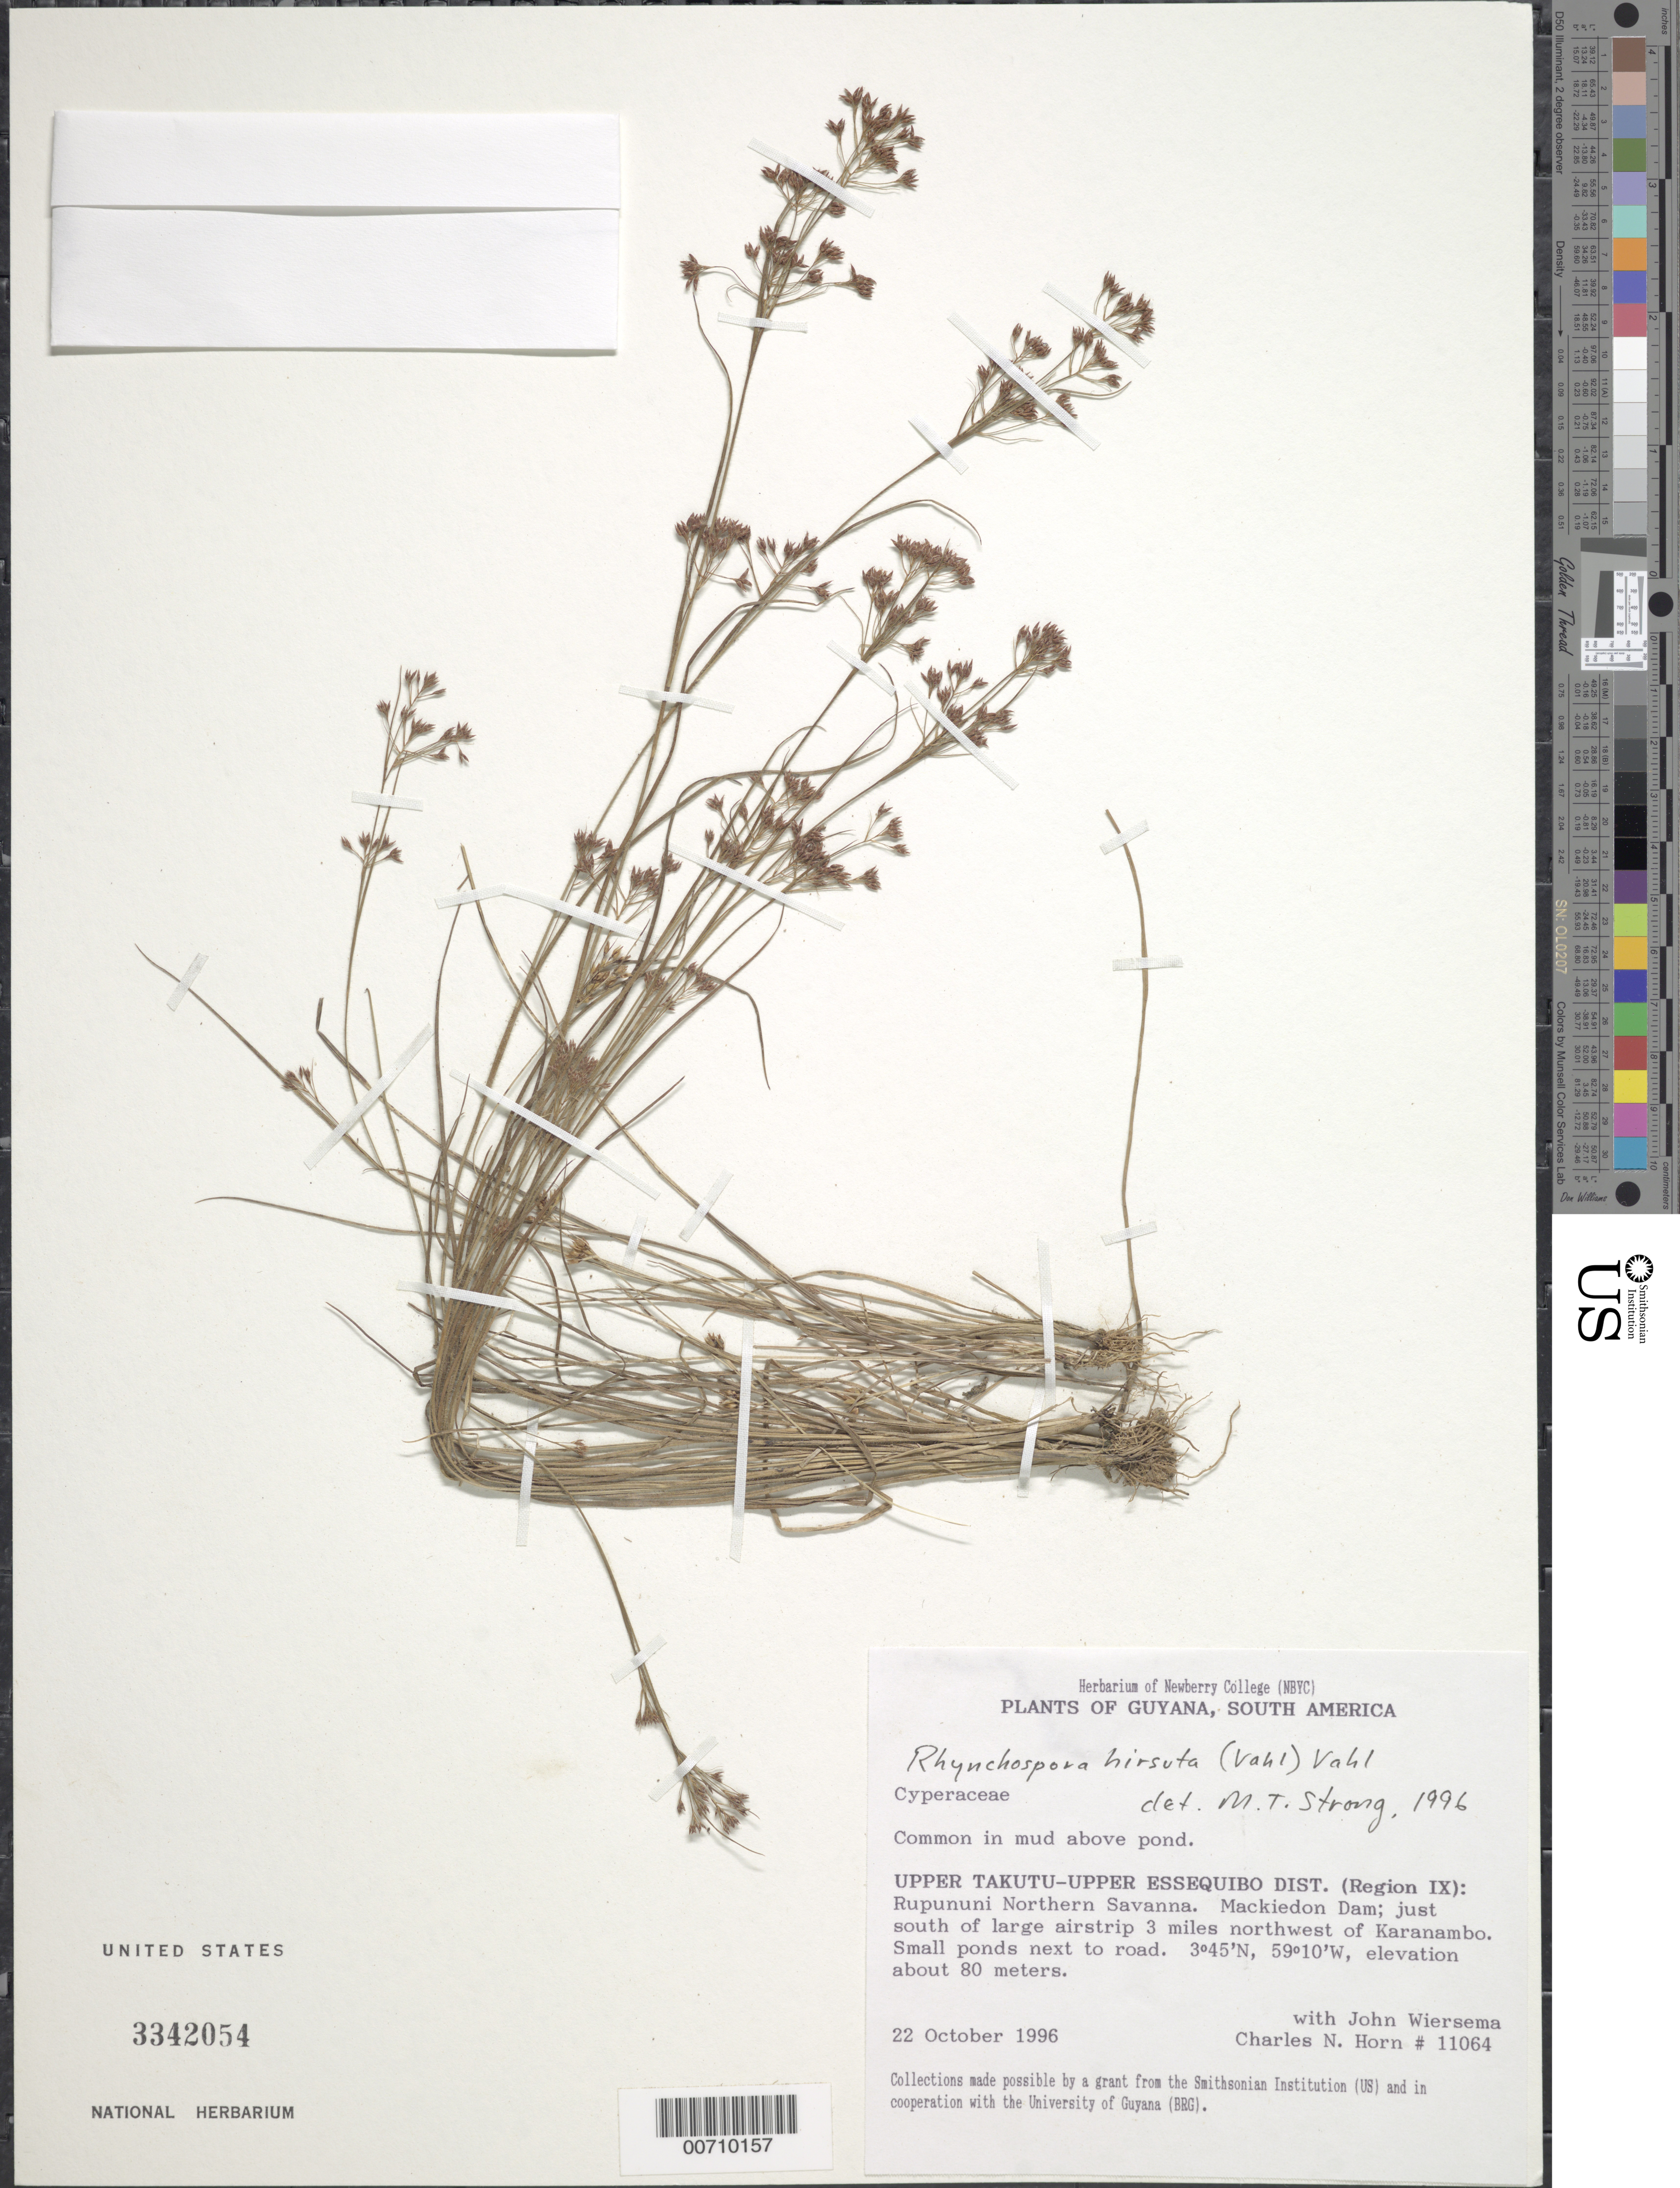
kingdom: Plantae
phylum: Tracheophyta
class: Liliopsida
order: Poales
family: Cyperaceae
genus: Rhynchospora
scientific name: Rhynchospora hirsuta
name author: (Vahl) Vahl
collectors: C. N. Horn & J. H. Wiersema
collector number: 11064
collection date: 1996-10-22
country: Guyana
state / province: U. Takutu-U. Essequibo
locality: Region IX, Rupununi Northern Savanna, Mackiedon Dam, just south of large airstrip 3 miles northwest of Karanambo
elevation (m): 80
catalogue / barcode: US 3342054